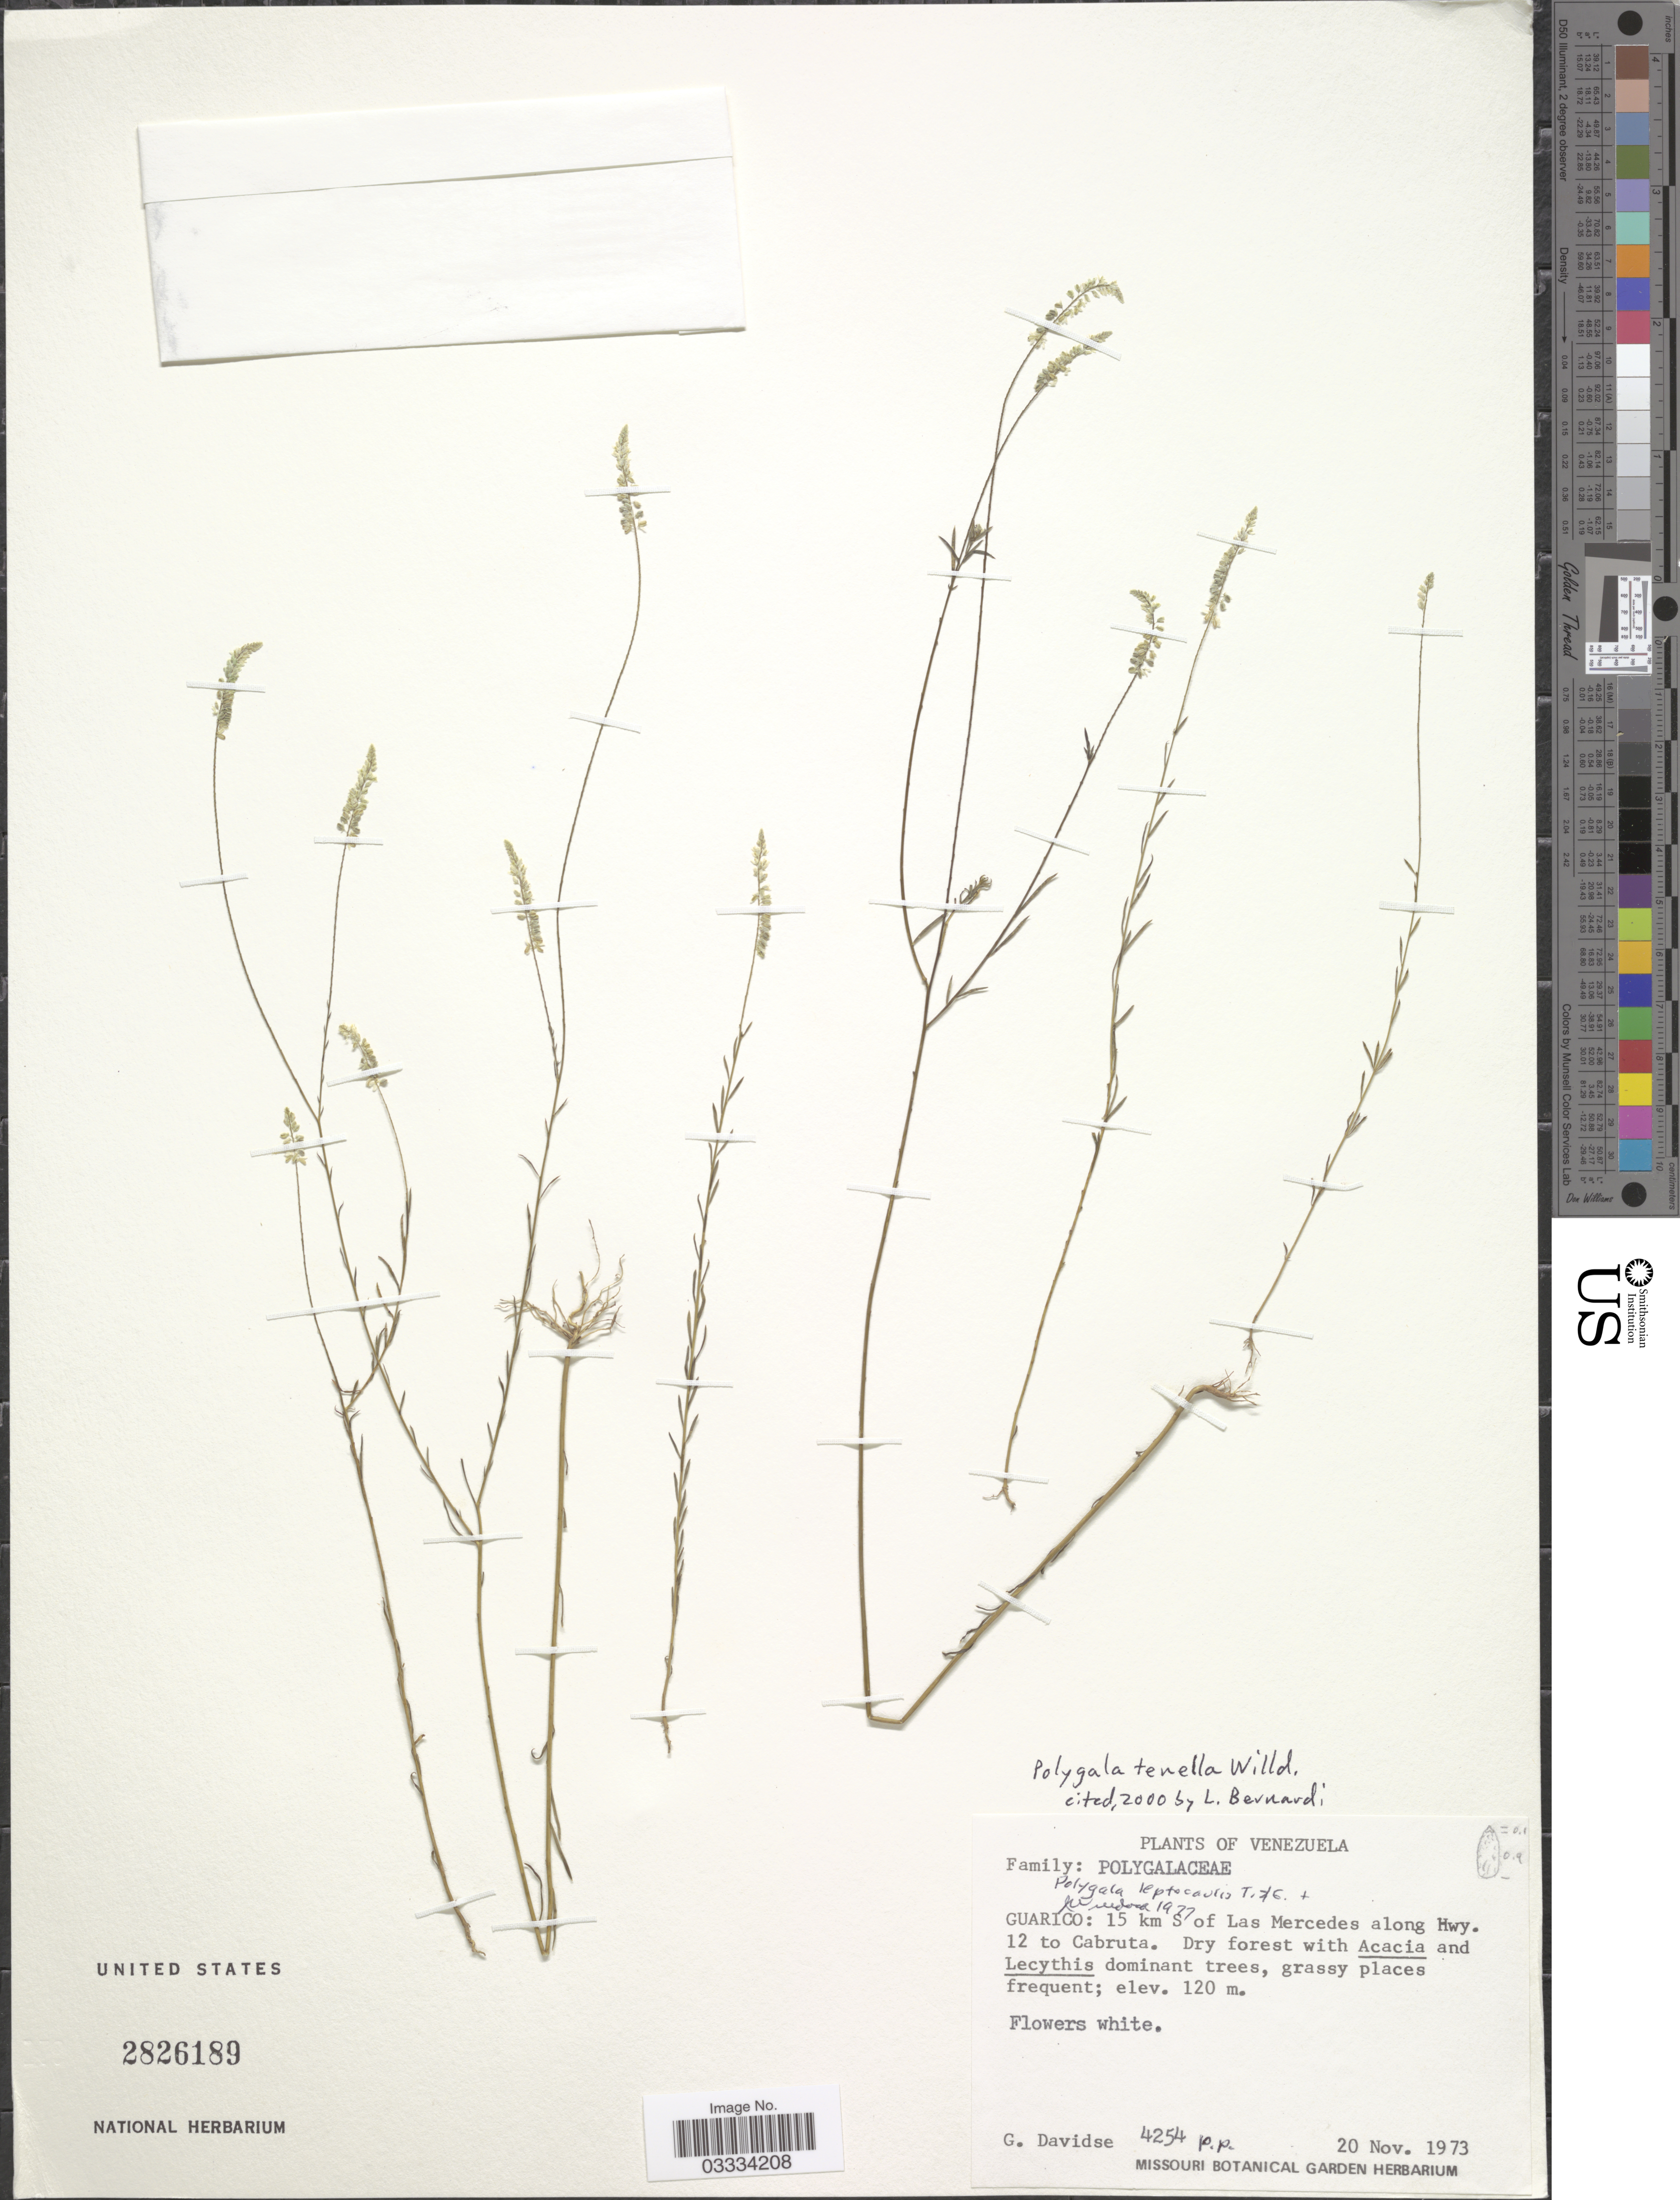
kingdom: Plantae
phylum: Tracheophyta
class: Magnoliopsida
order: Fabales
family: Polygalaceae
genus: Polygala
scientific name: Polygala tenella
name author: Willd.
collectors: G. Davidse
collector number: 4254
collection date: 1973-11-20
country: Venezuela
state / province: Guárico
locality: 15 km S of Las Mercedes along Hwy. 12 to Cabruta.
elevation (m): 120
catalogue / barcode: US 2826189